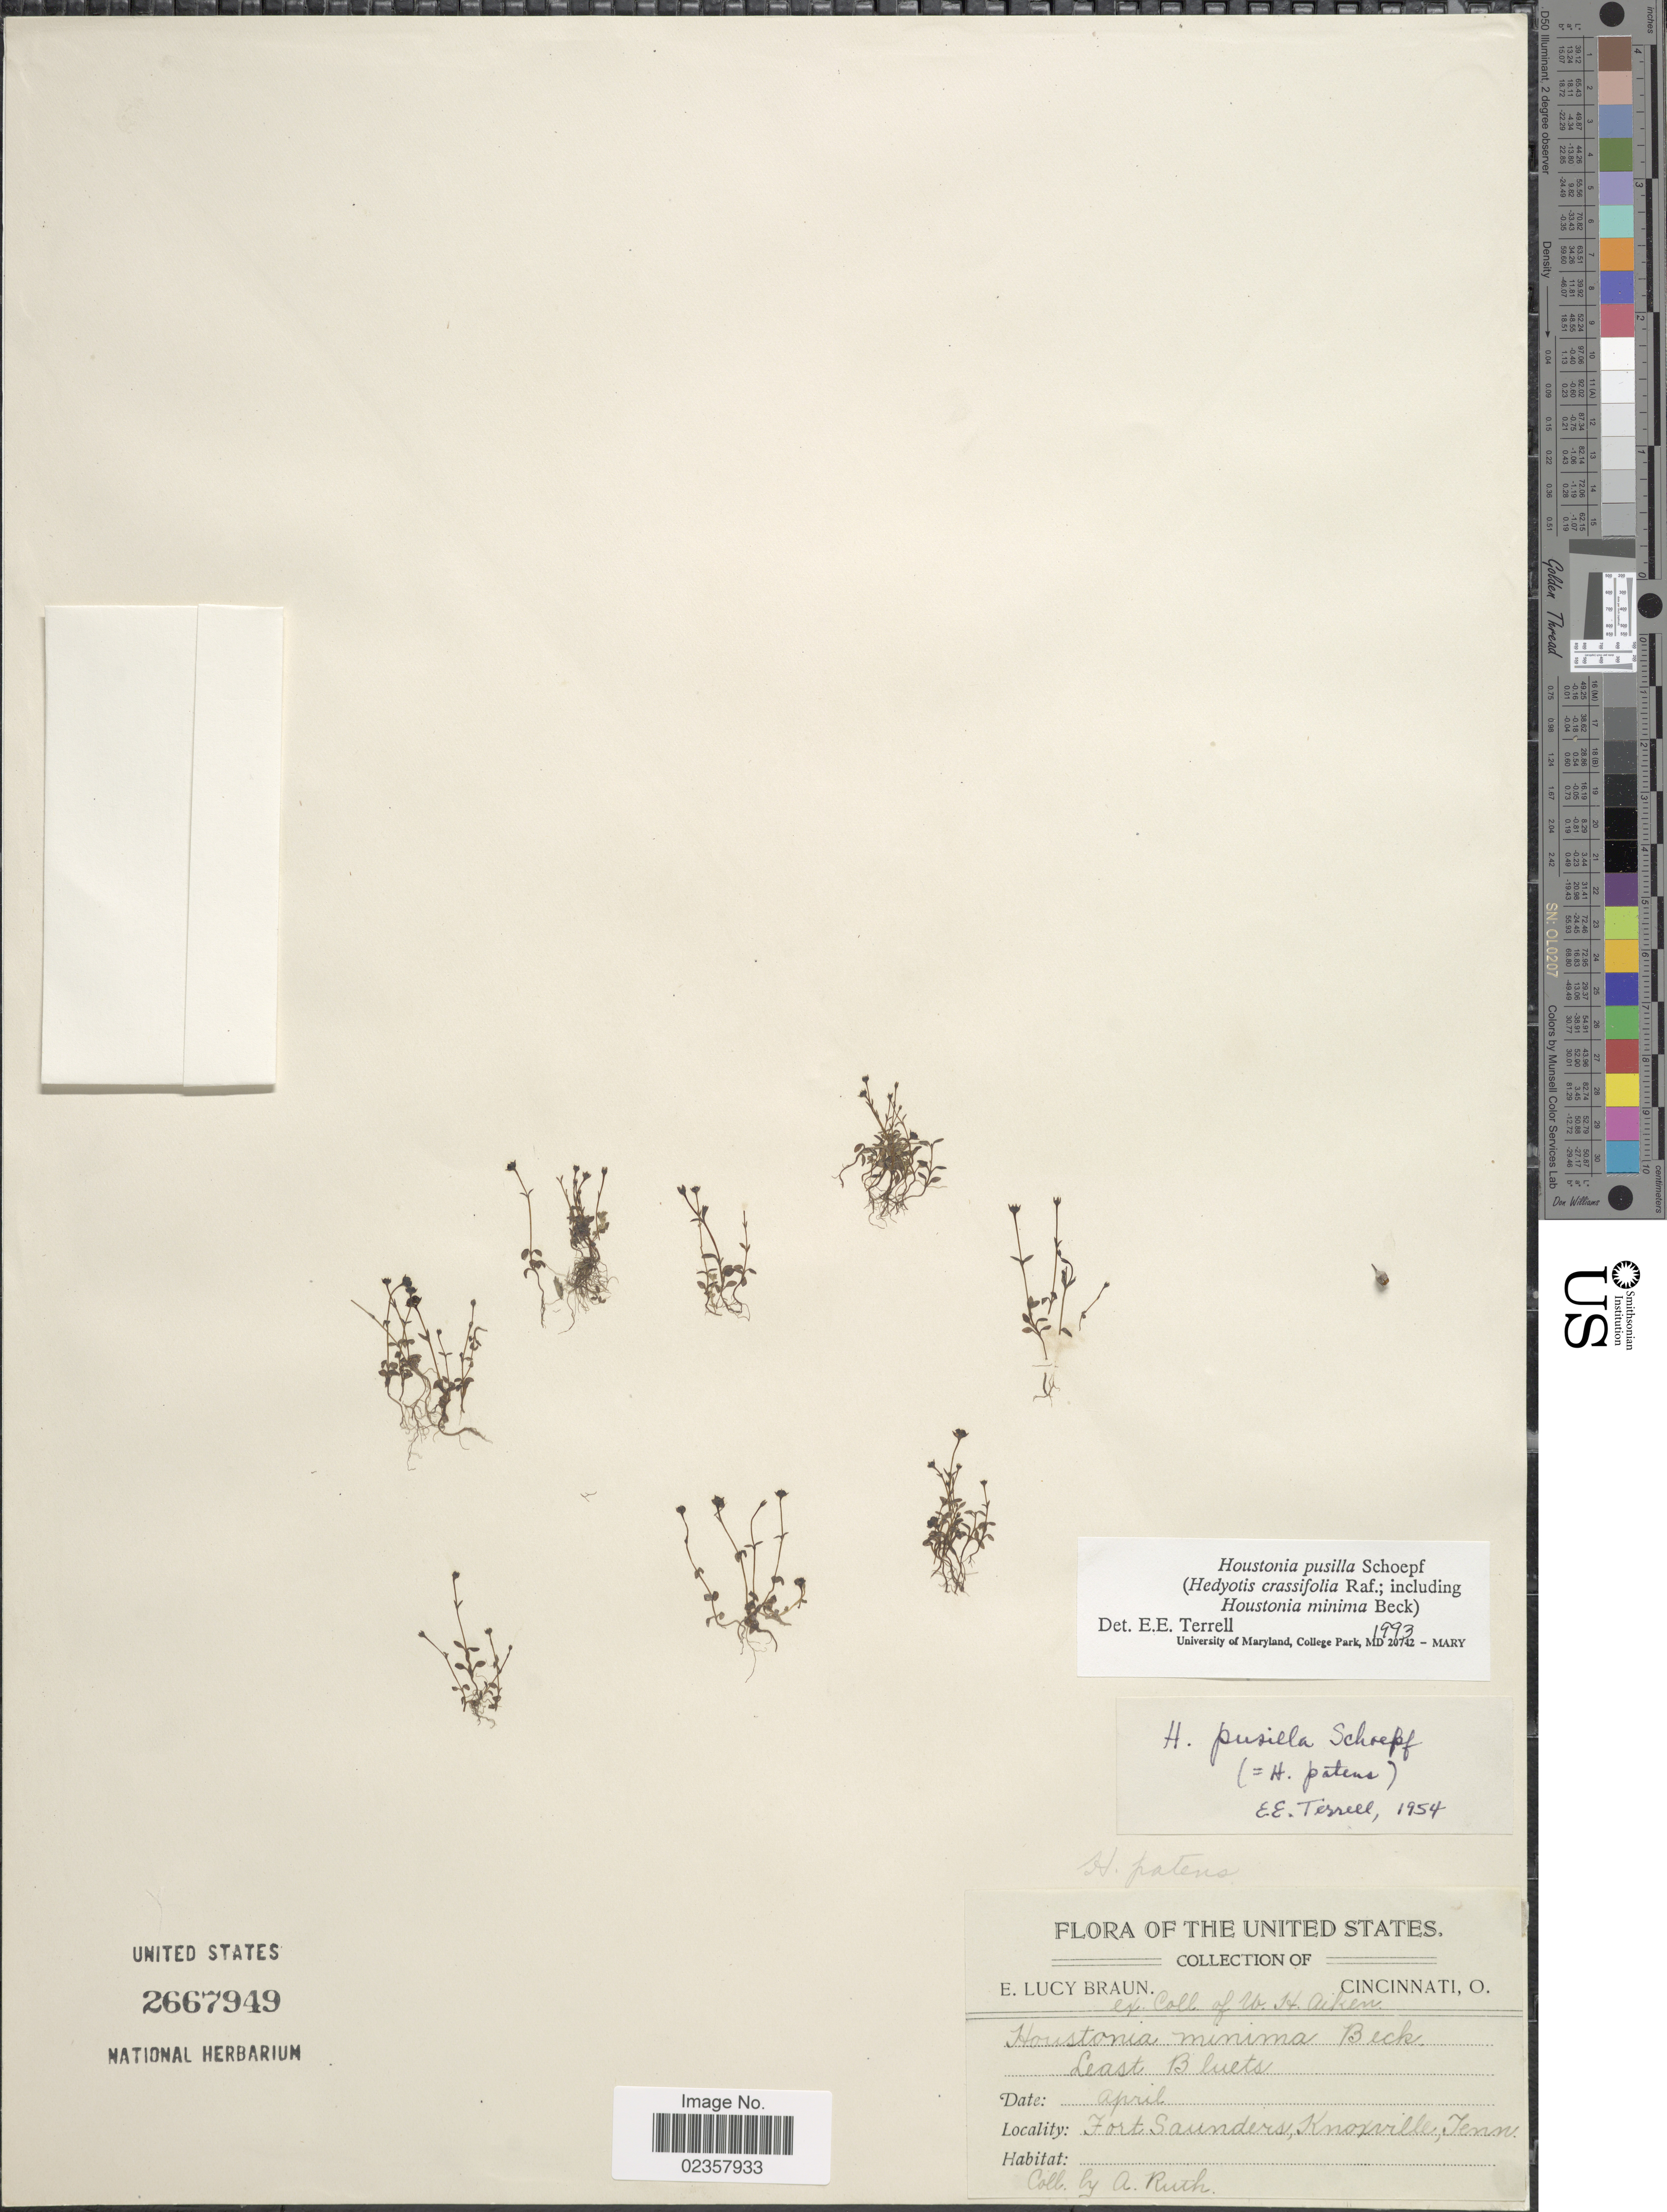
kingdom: Plantae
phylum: Tracheophyta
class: Magnoliopsida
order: Gentianales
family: Rubiaceae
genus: Houstonia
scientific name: Houstonia pusilla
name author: Schoepf.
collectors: A. Ruth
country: United States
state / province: Tennessee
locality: Fort Saunders, Knoxville, Tenn.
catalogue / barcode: US 2667949